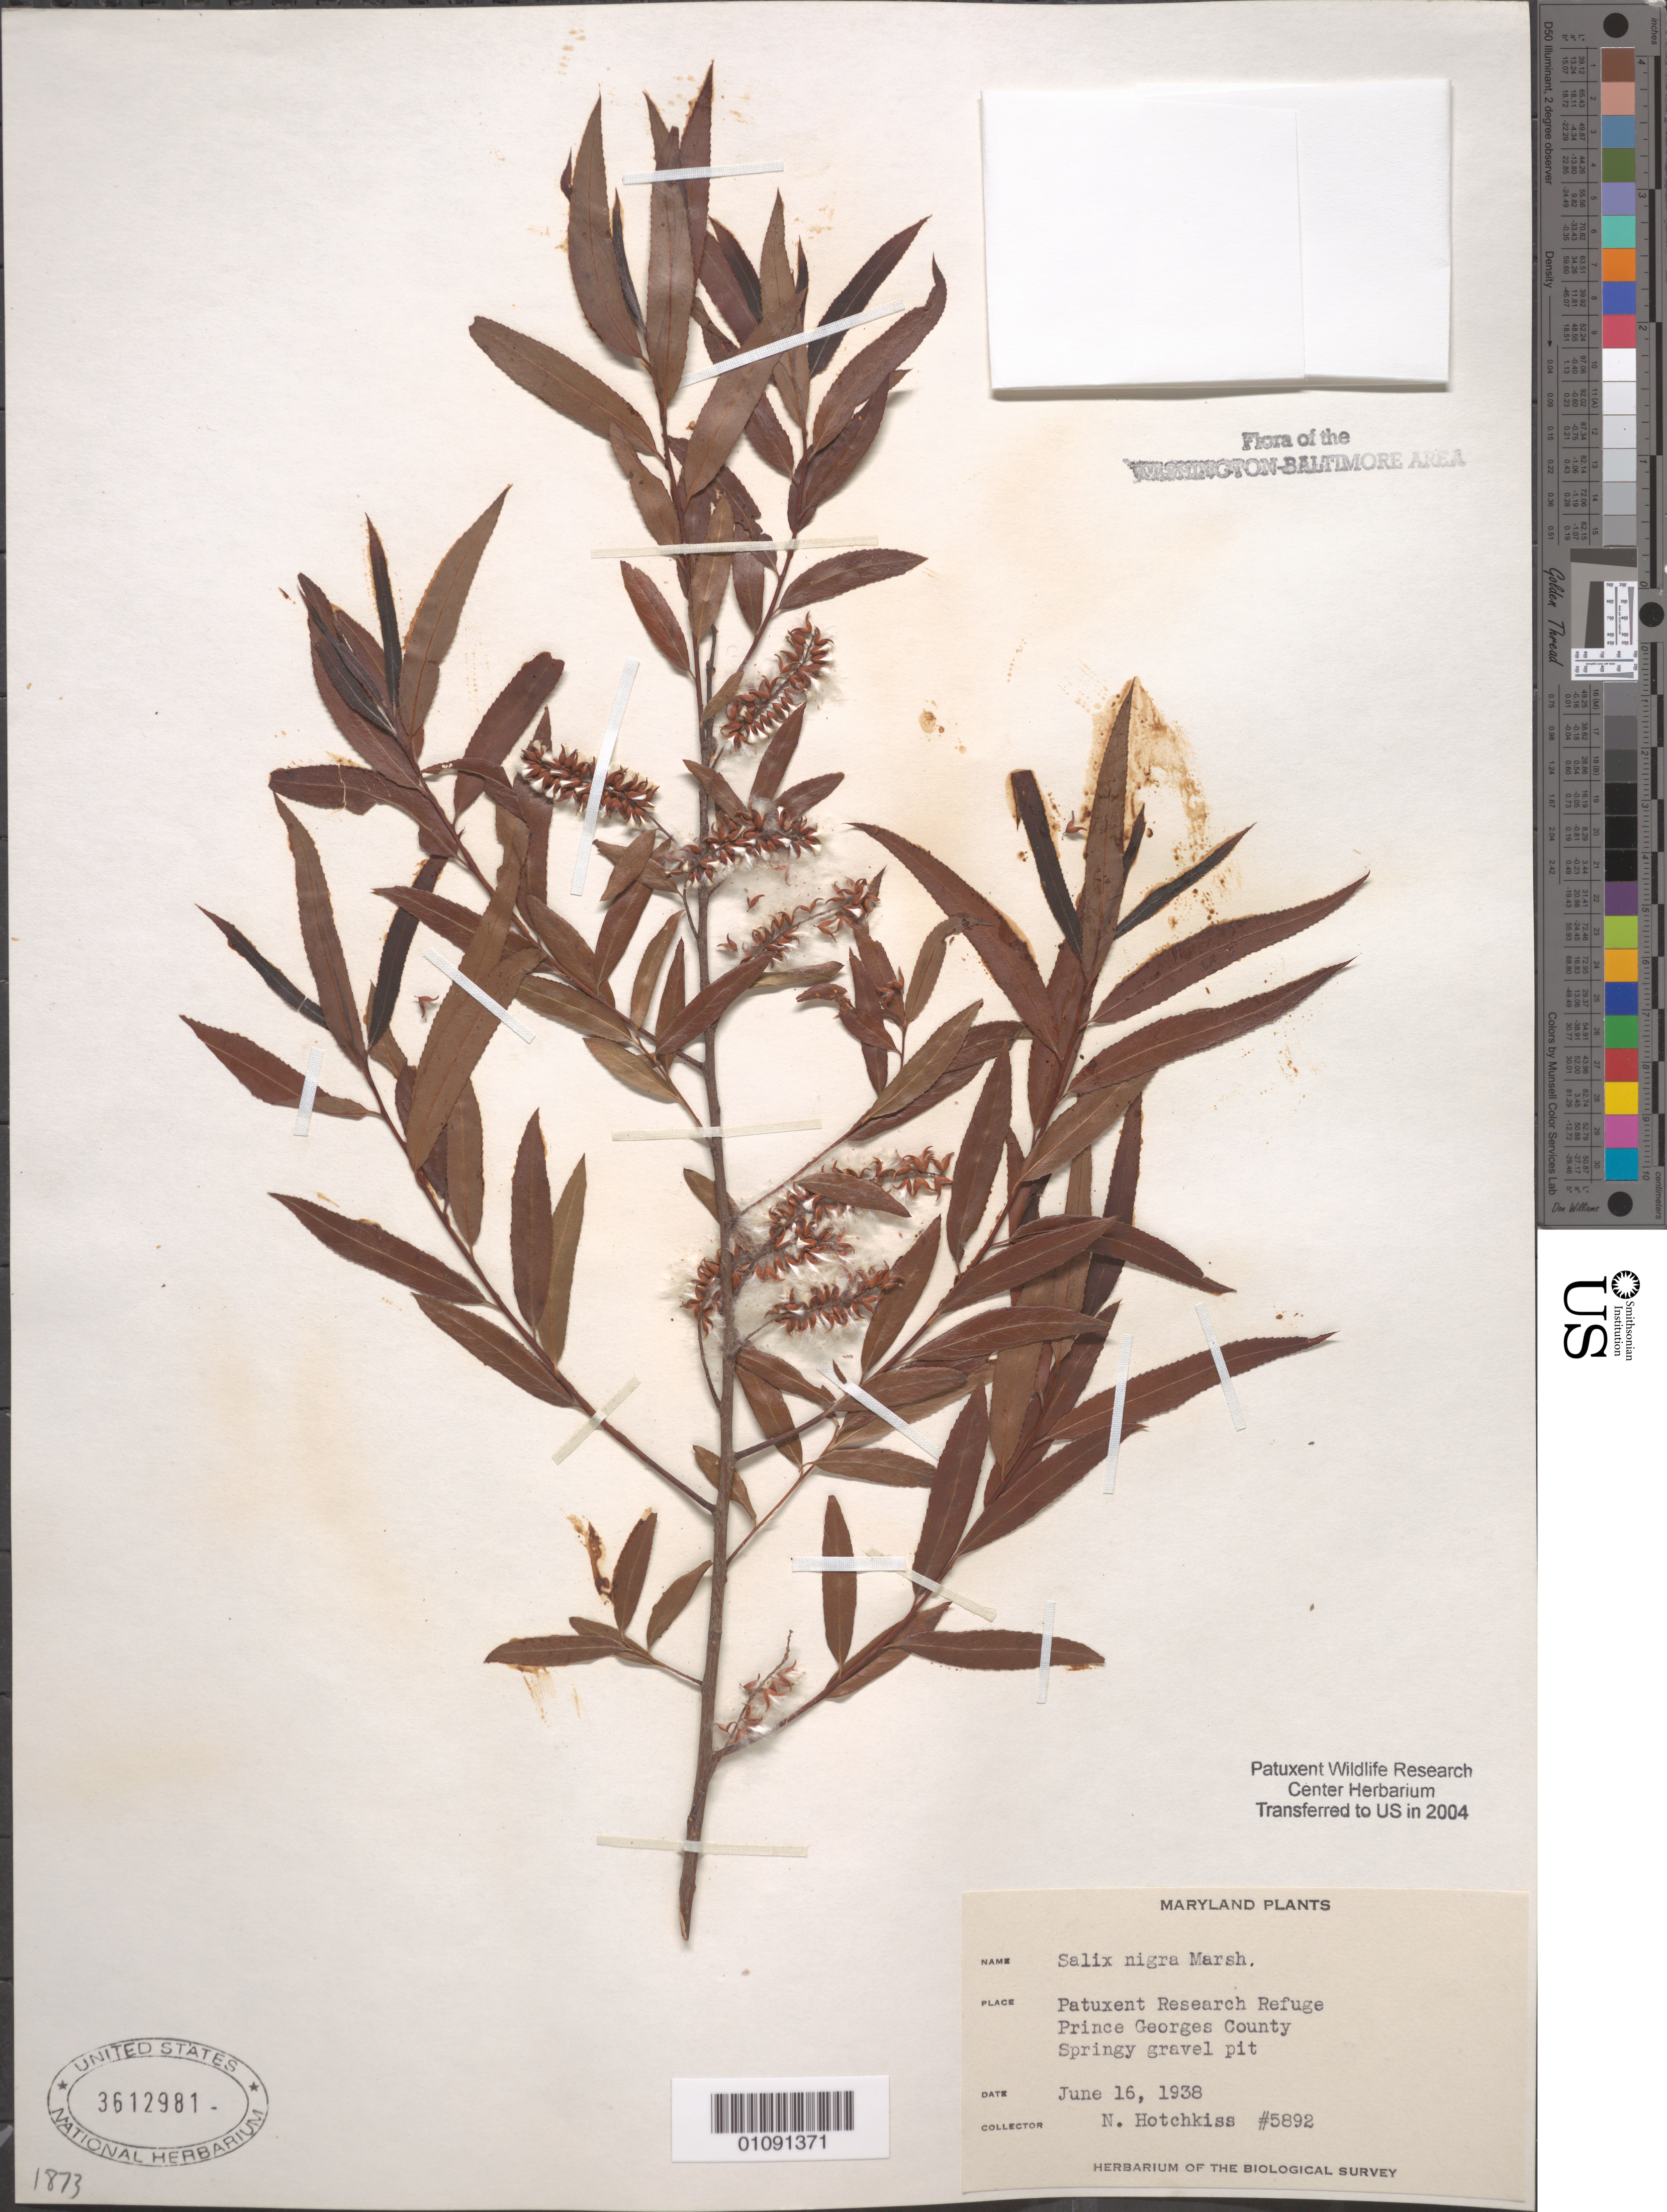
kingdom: Plantae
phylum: Tracheophyta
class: Magnoliopsida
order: Malpighiales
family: Salicaceae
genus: Salix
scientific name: Salix nigra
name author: Marshall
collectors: N. Hotchkiss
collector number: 5892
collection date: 1938-06-16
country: United States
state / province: Maryland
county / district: Prince George's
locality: Patuxent Wildlife Refuge.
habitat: Springy gravel pit.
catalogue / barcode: US 3612981